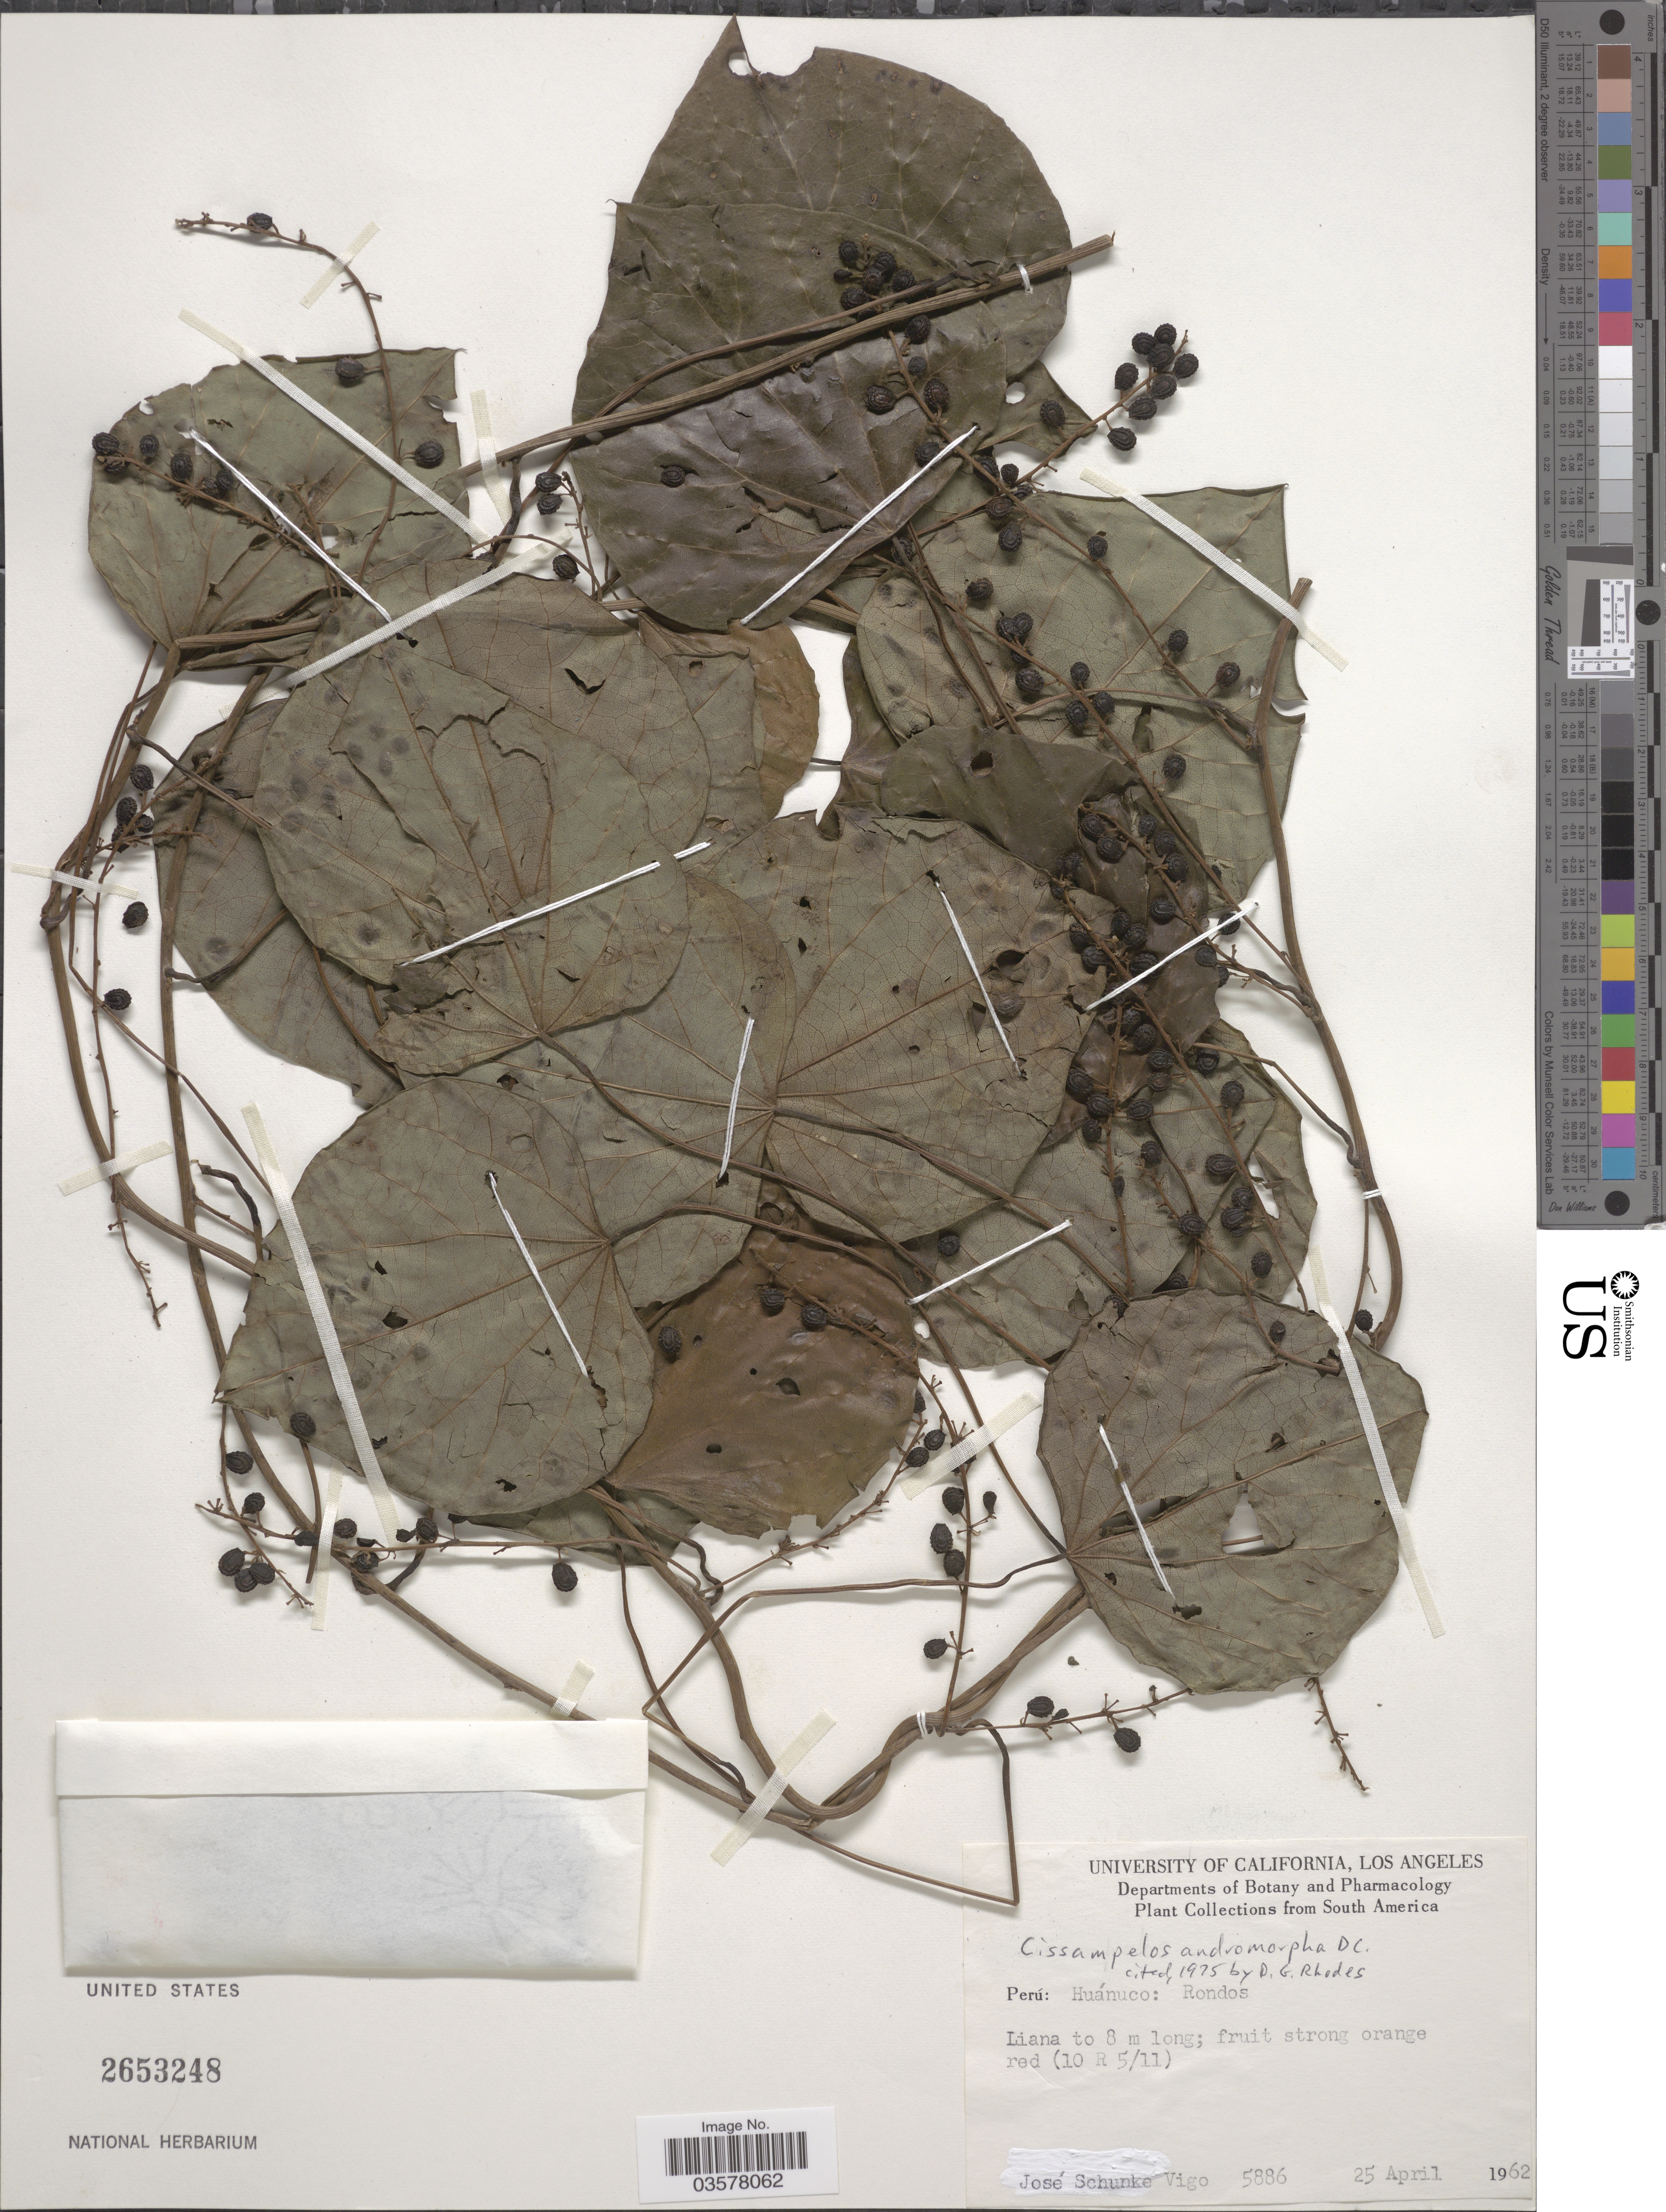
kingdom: Plantae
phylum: Tracheophyta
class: Magnoliopsida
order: Ranunculales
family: Menispermaceae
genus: Cissampelos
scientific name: Cissampelos andromorpha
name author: DC.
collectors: J. Schunke Vigo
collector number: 5886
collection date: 1962-04-25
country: Peru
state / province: Huánuco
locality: Rondos. (10 R 5/11) [unsure placement]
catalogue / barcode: US 2653248